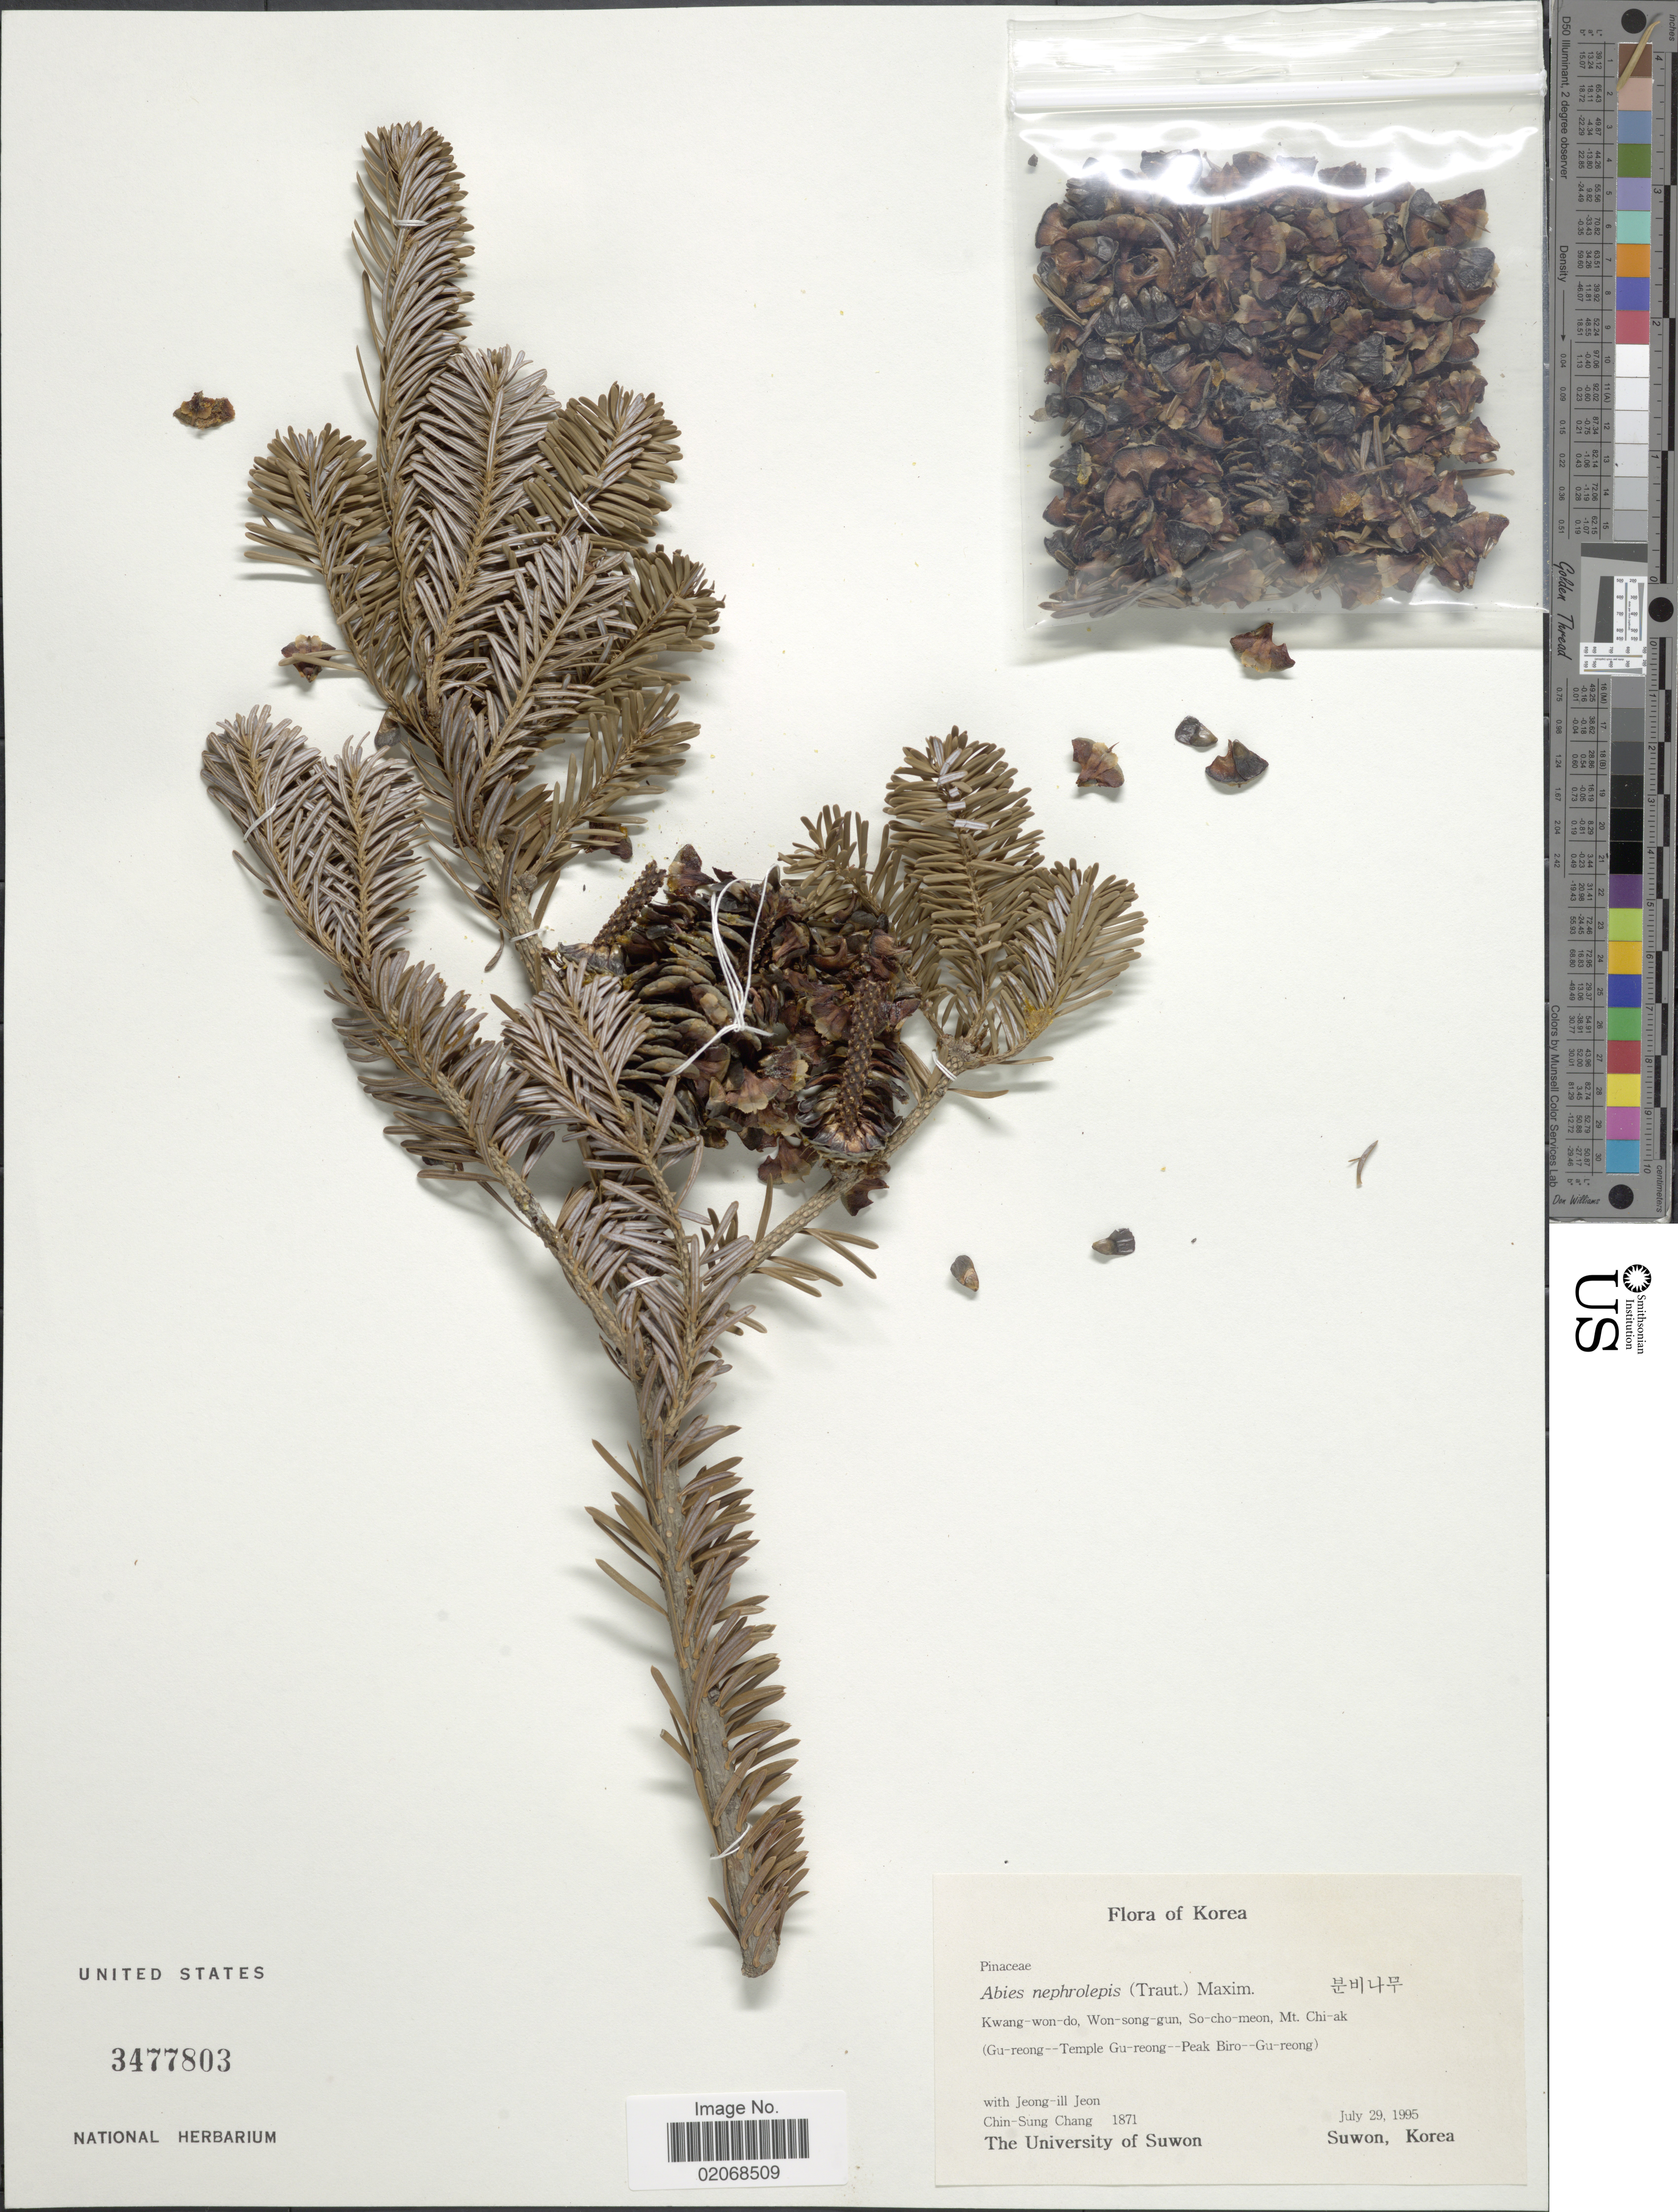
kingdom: Plantae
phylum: Tracheophyta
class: Pinopsida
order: Pinales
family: Pinaceae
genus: Abies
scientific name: Abies nephrolepis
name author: (Trautv.) Maxim.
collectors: C. S. Chang & J. Jeon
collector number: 1871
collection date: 1995-07-29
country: South Korea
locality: Kwang-won-do, Won-song-gun, So-cho-meon, mt. Chi-ak (Gu-reong--Temple Gu-reong--Peak Biro--Gu-reong)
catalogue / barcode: US 3477803